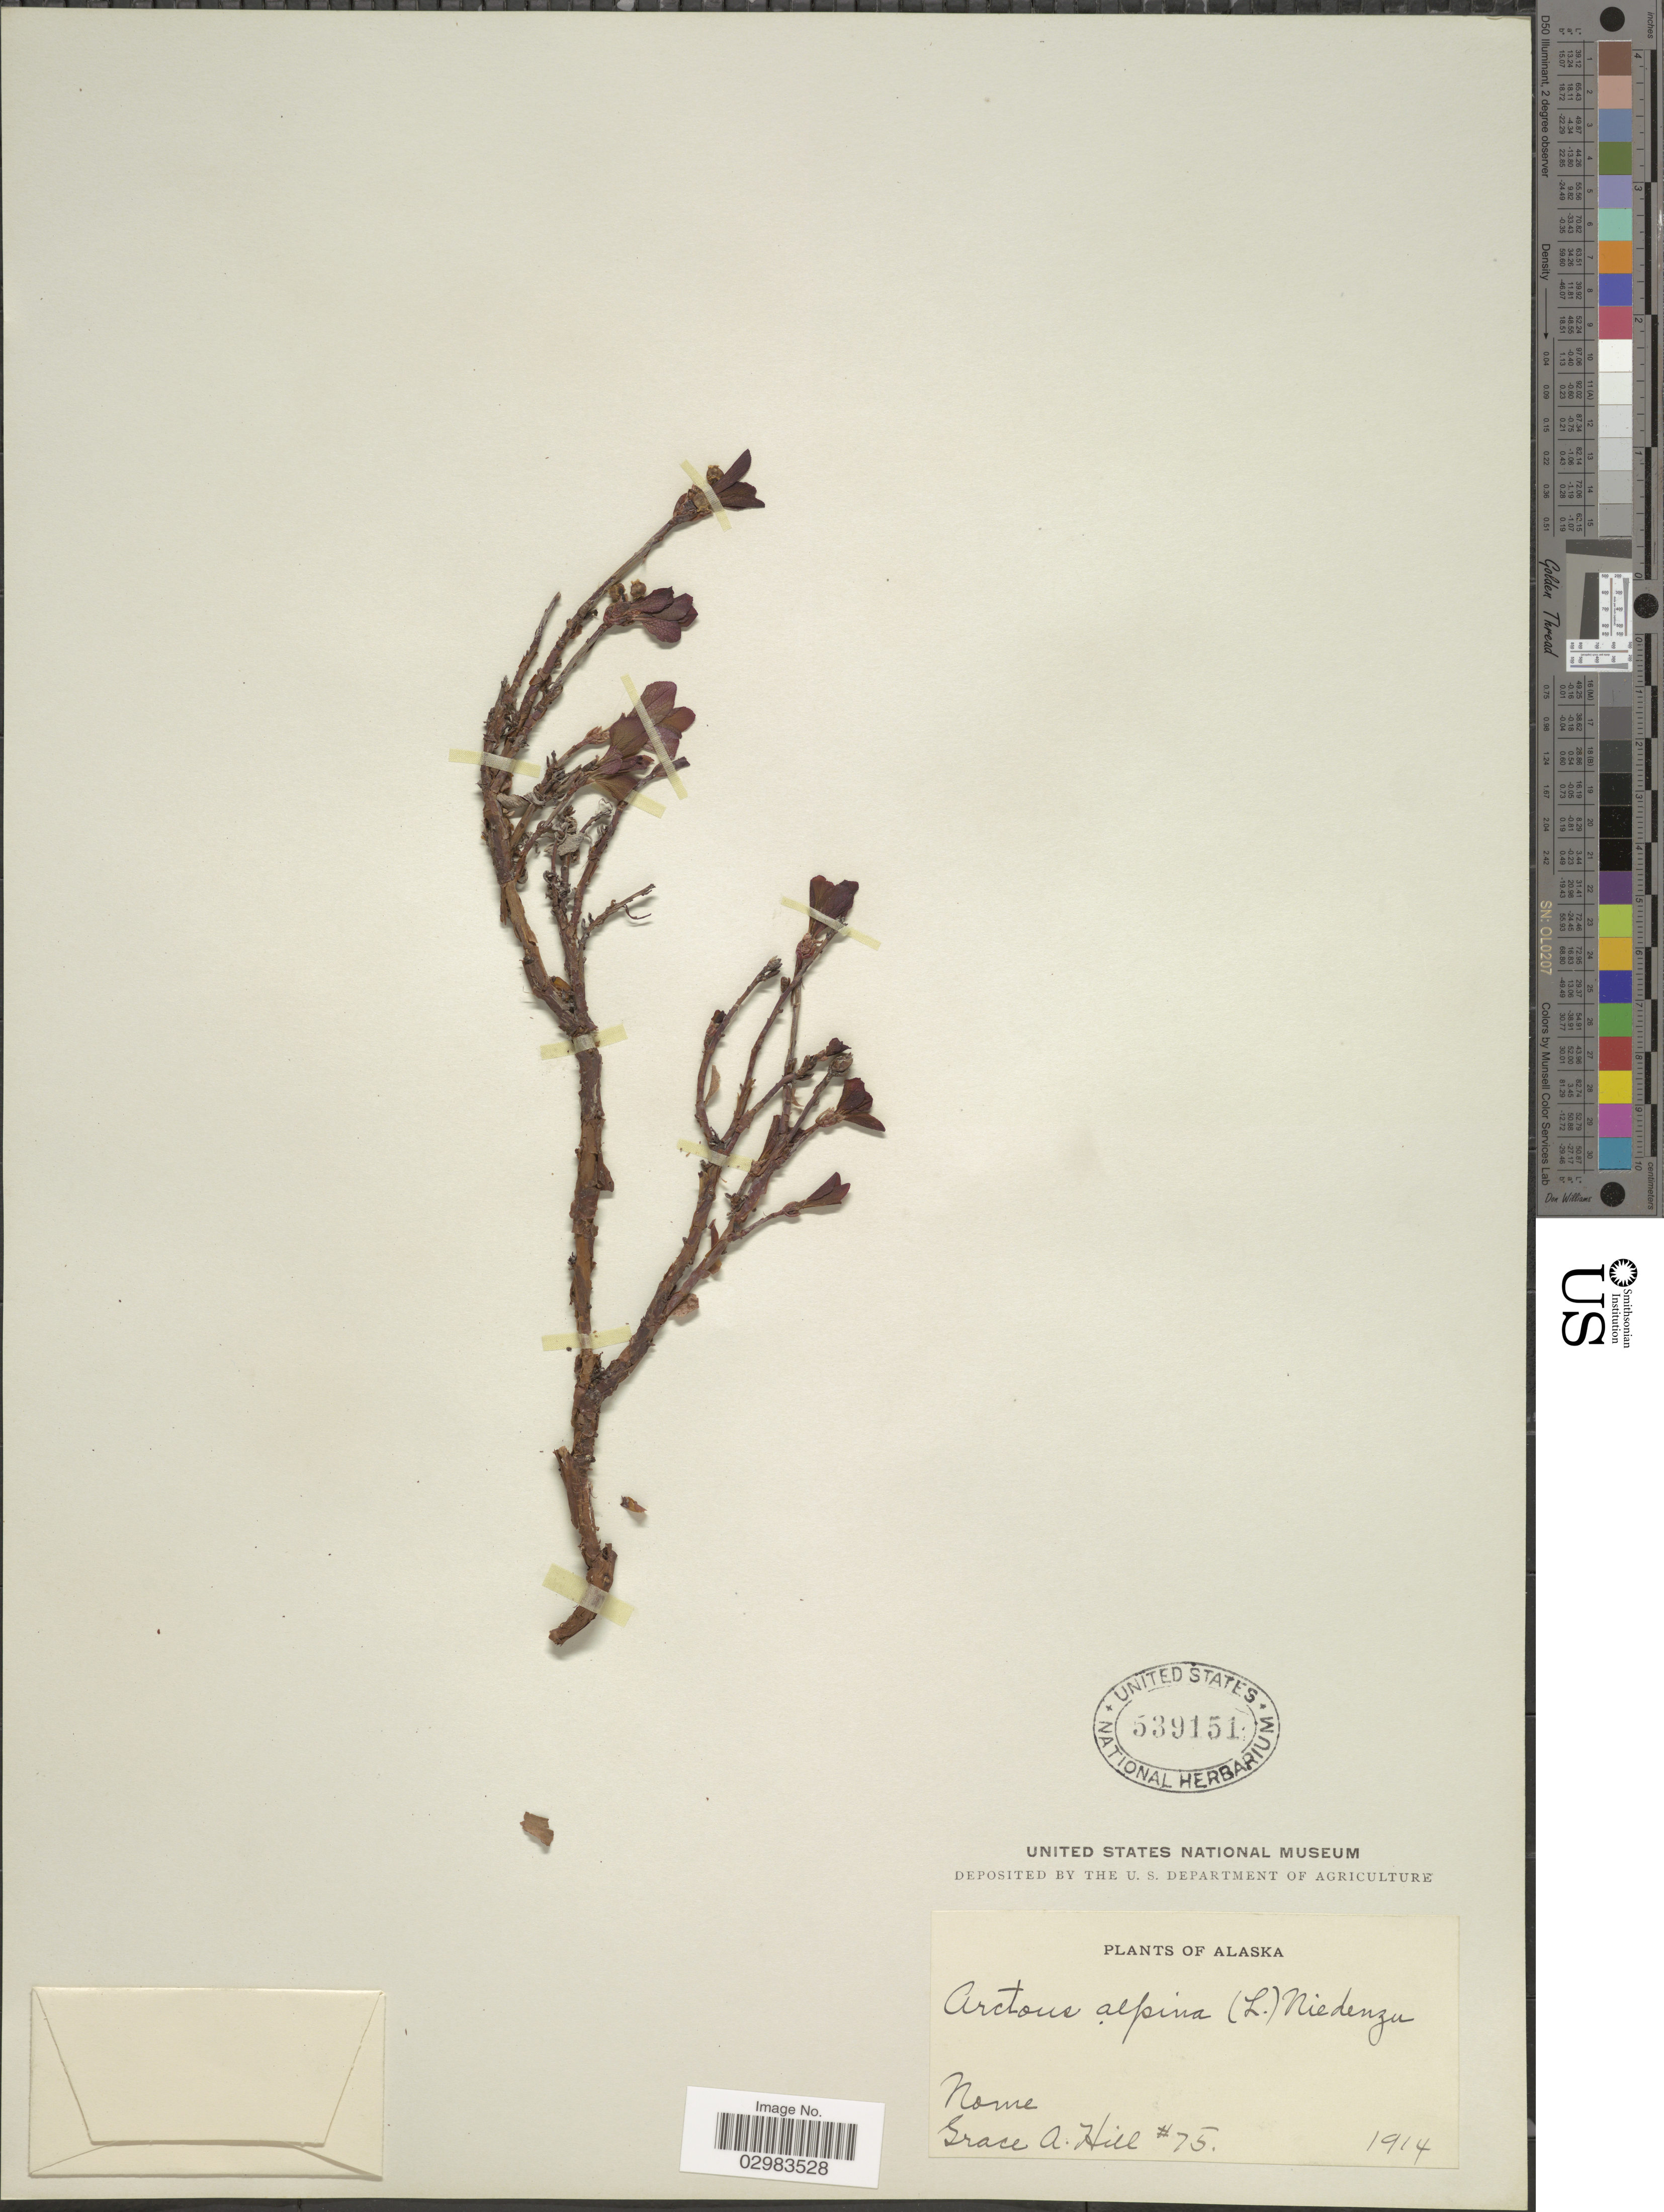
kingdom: Plantae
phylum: Tracheophyta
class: Magnoliopsida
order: Ericales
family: Ericaceae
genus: Arctostaphylos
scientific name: Arctostaphylos alpina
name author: (L.) Spreng.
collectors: G. A. Hill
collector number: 75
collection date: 1914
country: United States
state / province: Alaska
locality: Nome.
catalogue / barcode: US 539151